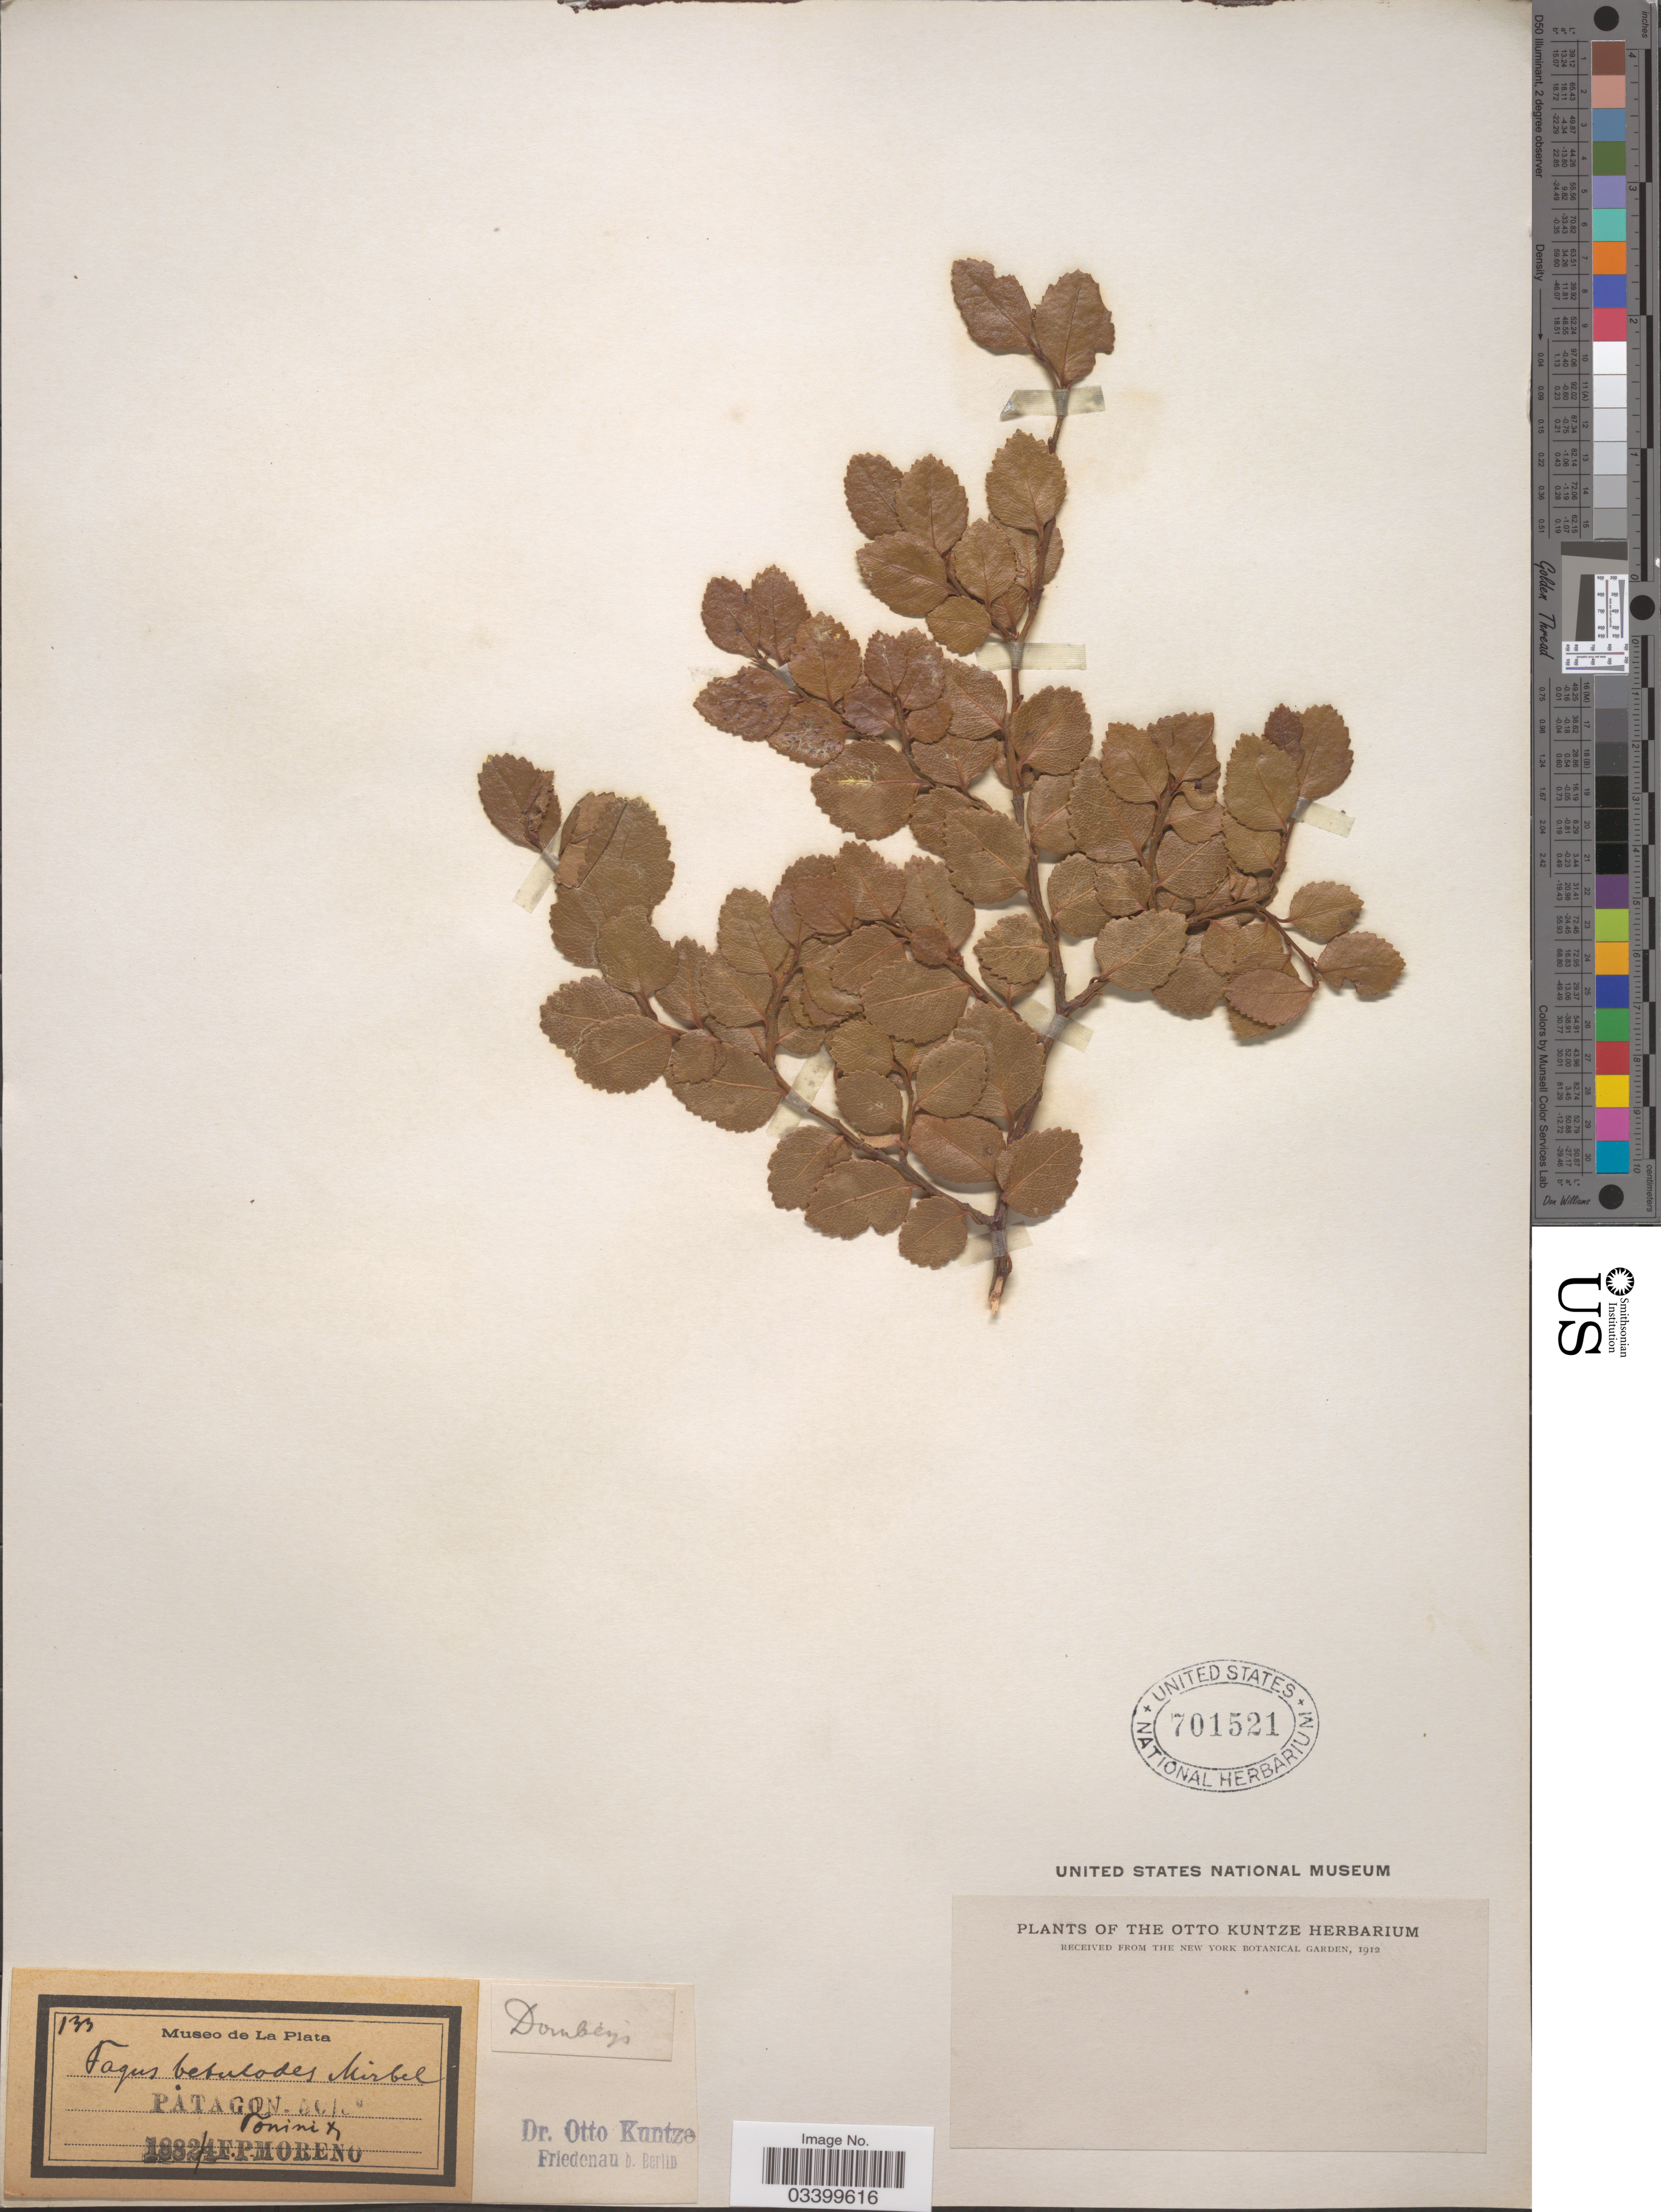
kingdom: Plantae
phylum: Tracheophyta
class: Magnoliopsida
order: Fagales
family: Nothofagaceae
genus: Nothofagus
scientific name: Nothofagus betuloides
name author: (Mirb.) Oerst.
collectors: E. Moreno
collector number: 133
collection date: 1882/1884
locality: Patagonia, Tonimi [interpreted].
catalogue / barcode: US 701521